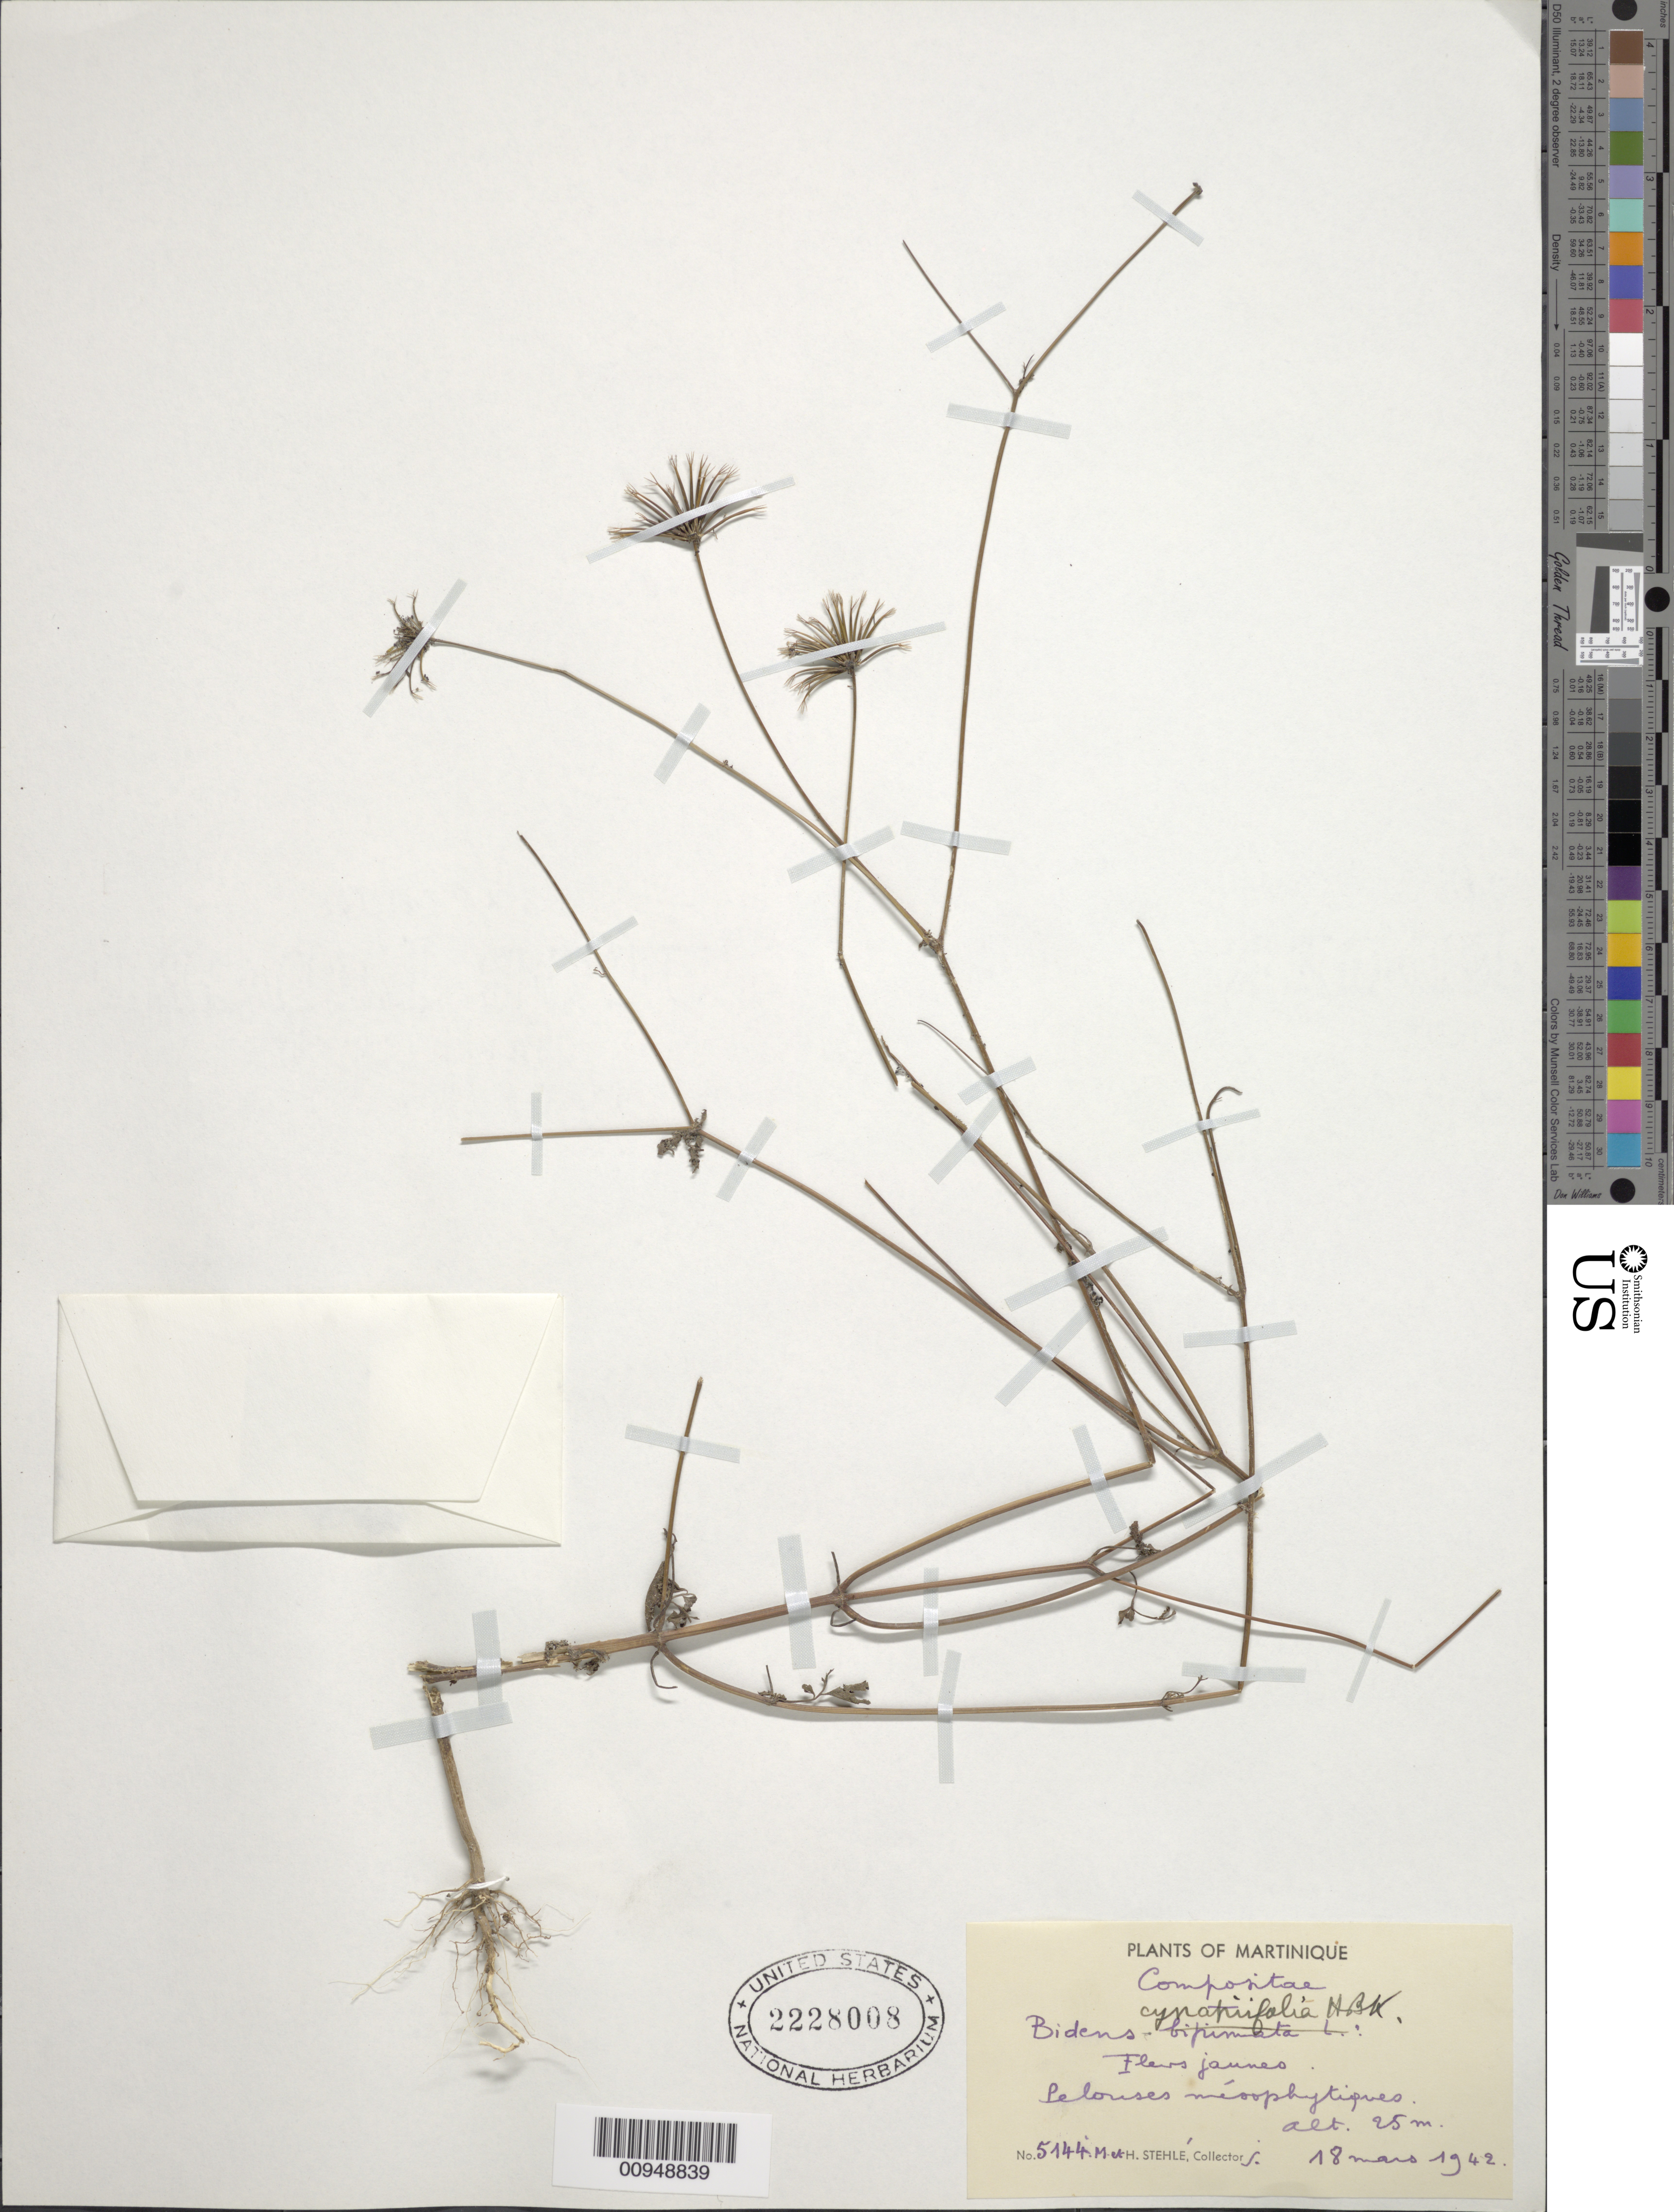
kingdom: Plantae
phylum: Tracheophyta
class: Magnoliopsida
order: Asterales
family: Asteraceae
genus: Bidens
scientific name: Bidens cynapiifolia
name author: Kunth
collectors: H. Stehlé & M. Stehlé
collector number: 5144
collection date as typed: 18 Mar 1942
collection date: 1942-03-18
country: Martinique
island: Martinique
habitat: Pelouses mésophytiques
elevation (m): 25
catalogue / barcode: US 2228008